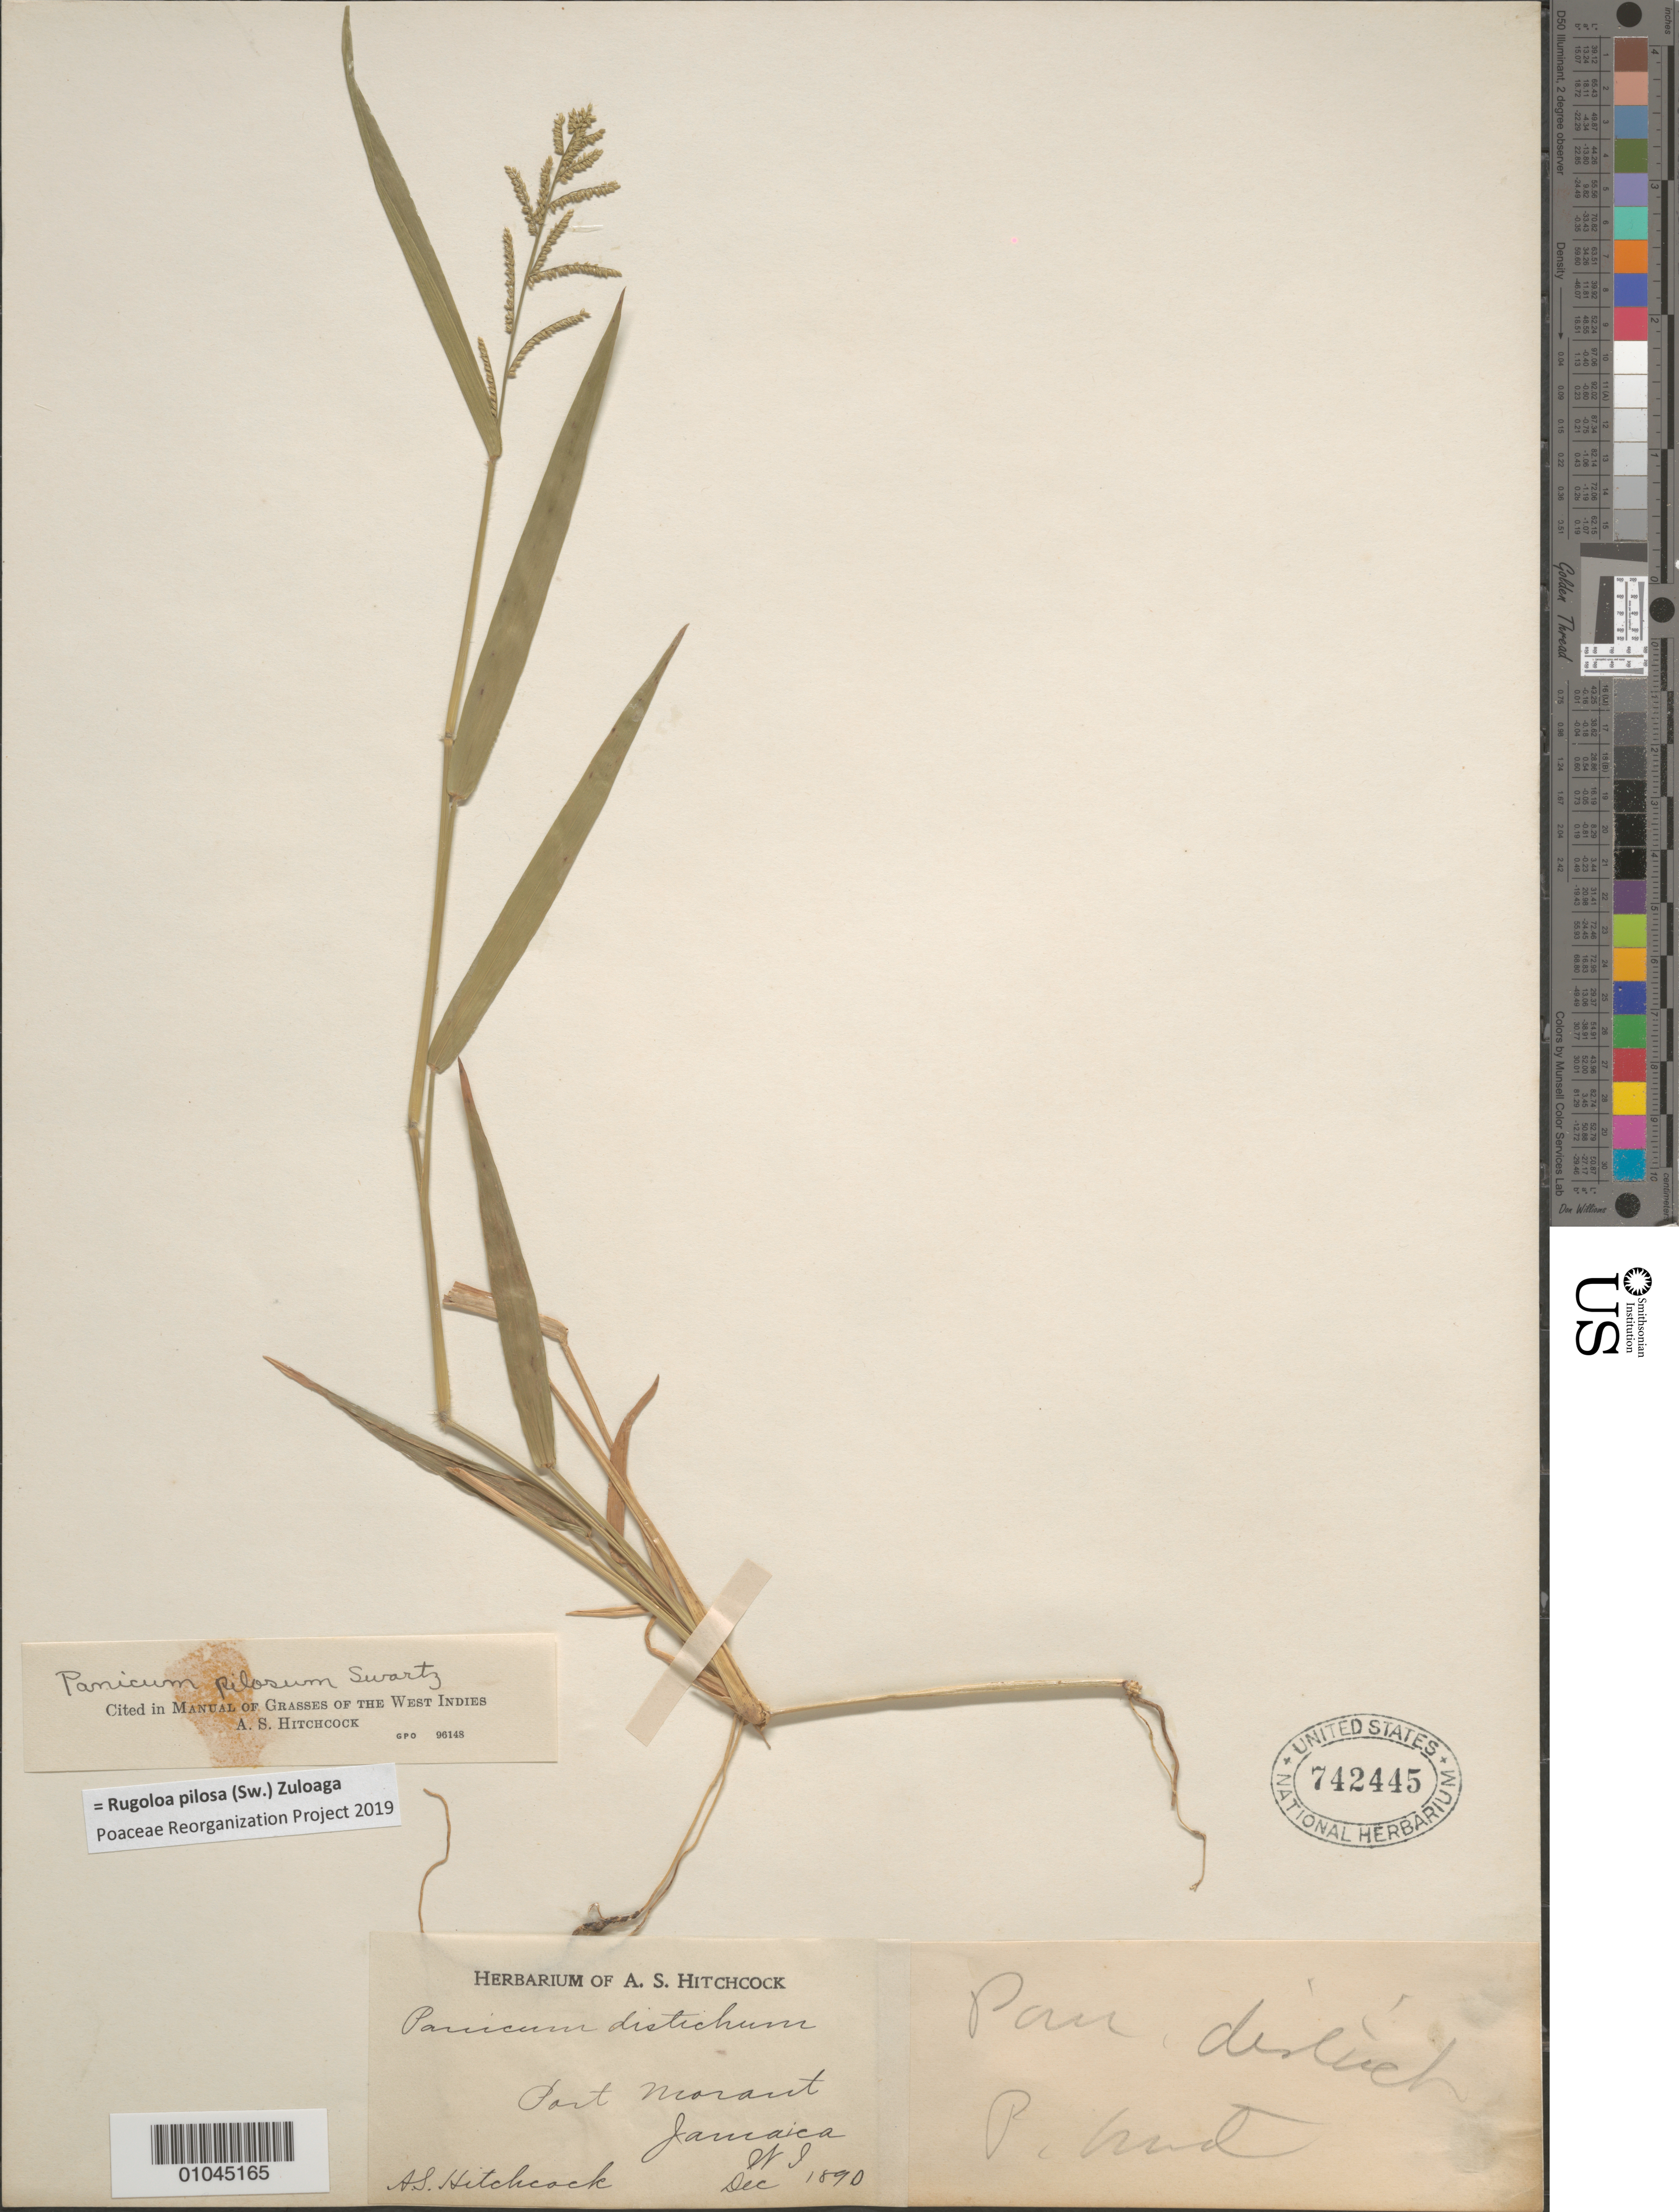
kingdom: Plantae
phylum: Tracheophyta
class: Liliopsida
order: Poales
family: Poaceae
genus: Panicum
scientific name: Panicum pilosum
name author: Sw.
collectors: A. S. Hitchcock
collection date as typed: Dec 1890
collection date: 1890-12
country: Jamaica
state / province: Saint Thomas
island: Jamaica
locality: Port Morant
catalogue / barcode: US 742445